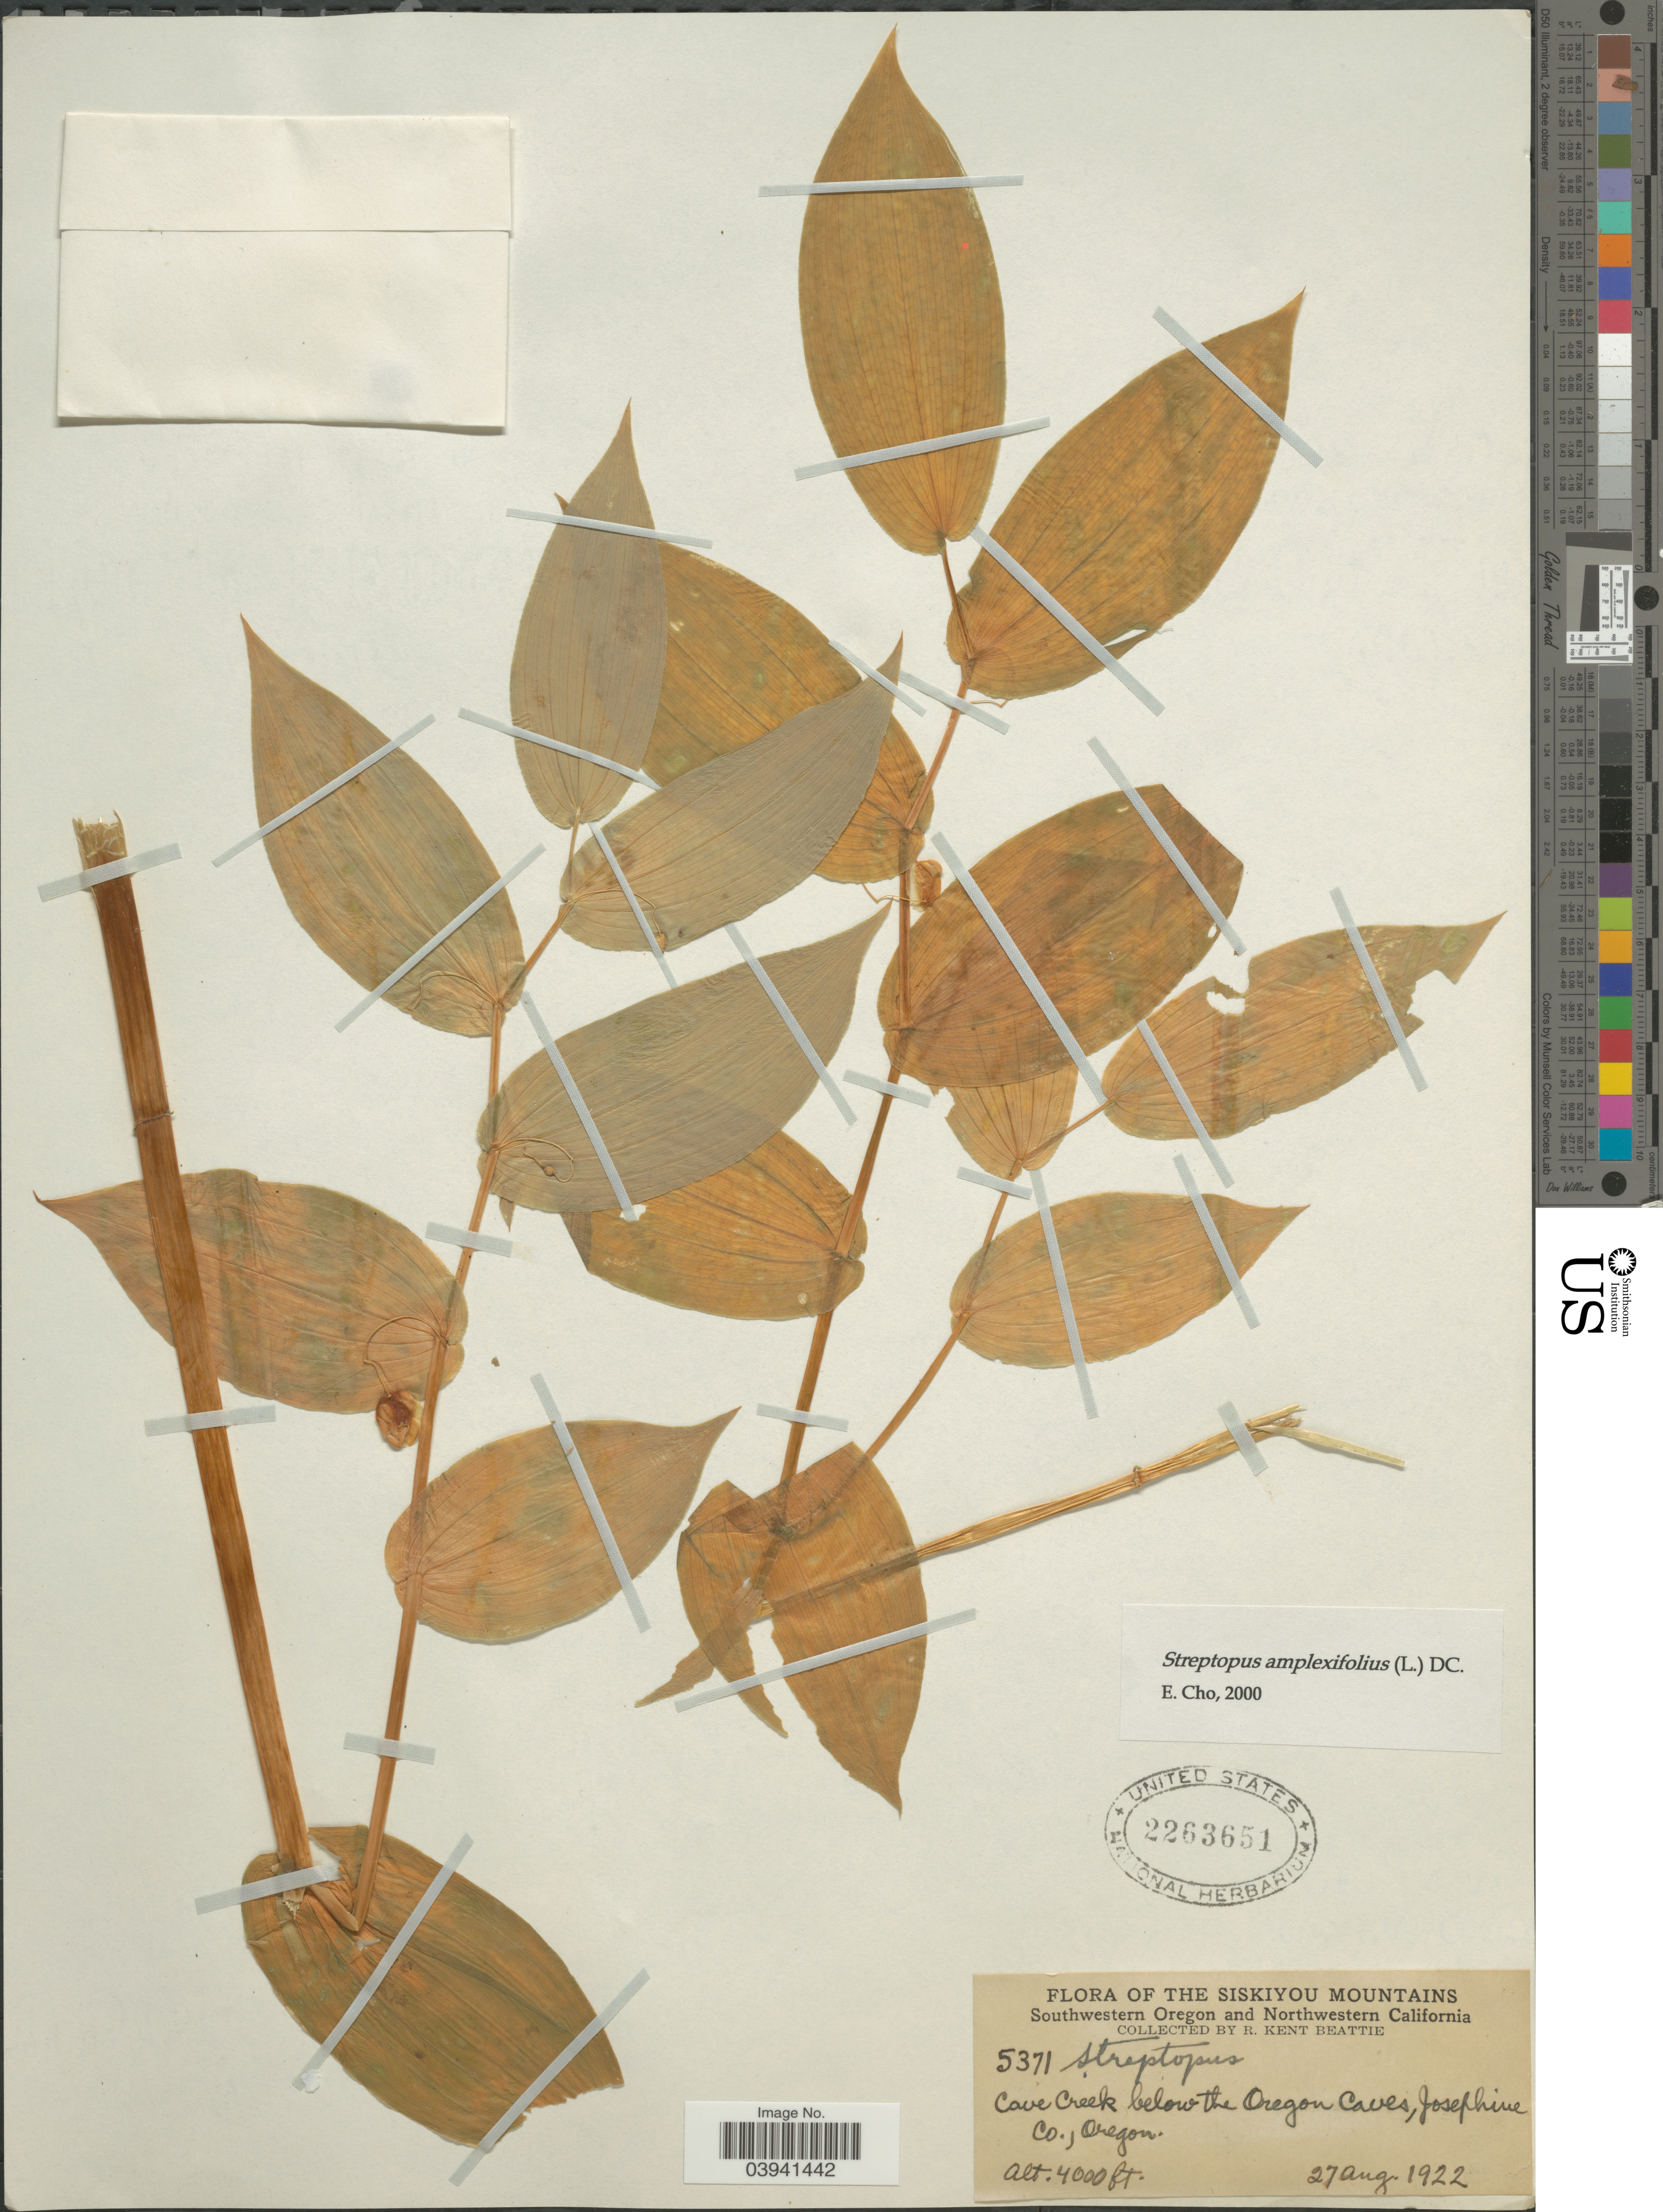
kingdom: Plantae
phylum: Tracheophyta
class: Liliopsida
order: Liliales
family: Liliaceae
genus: Streptopus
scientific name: Streptopus amplexifolius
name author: (L.) DC.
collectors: R. K. Beattie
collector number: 5371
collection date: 1922-08-27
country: United States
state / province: Oregon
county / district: Josephine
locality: The Siskiyou Mountains, Southwestern Oregon. Cave Creek below the Oregon Caves, Josephine Co.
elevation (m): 1219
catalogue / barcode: US 2263651